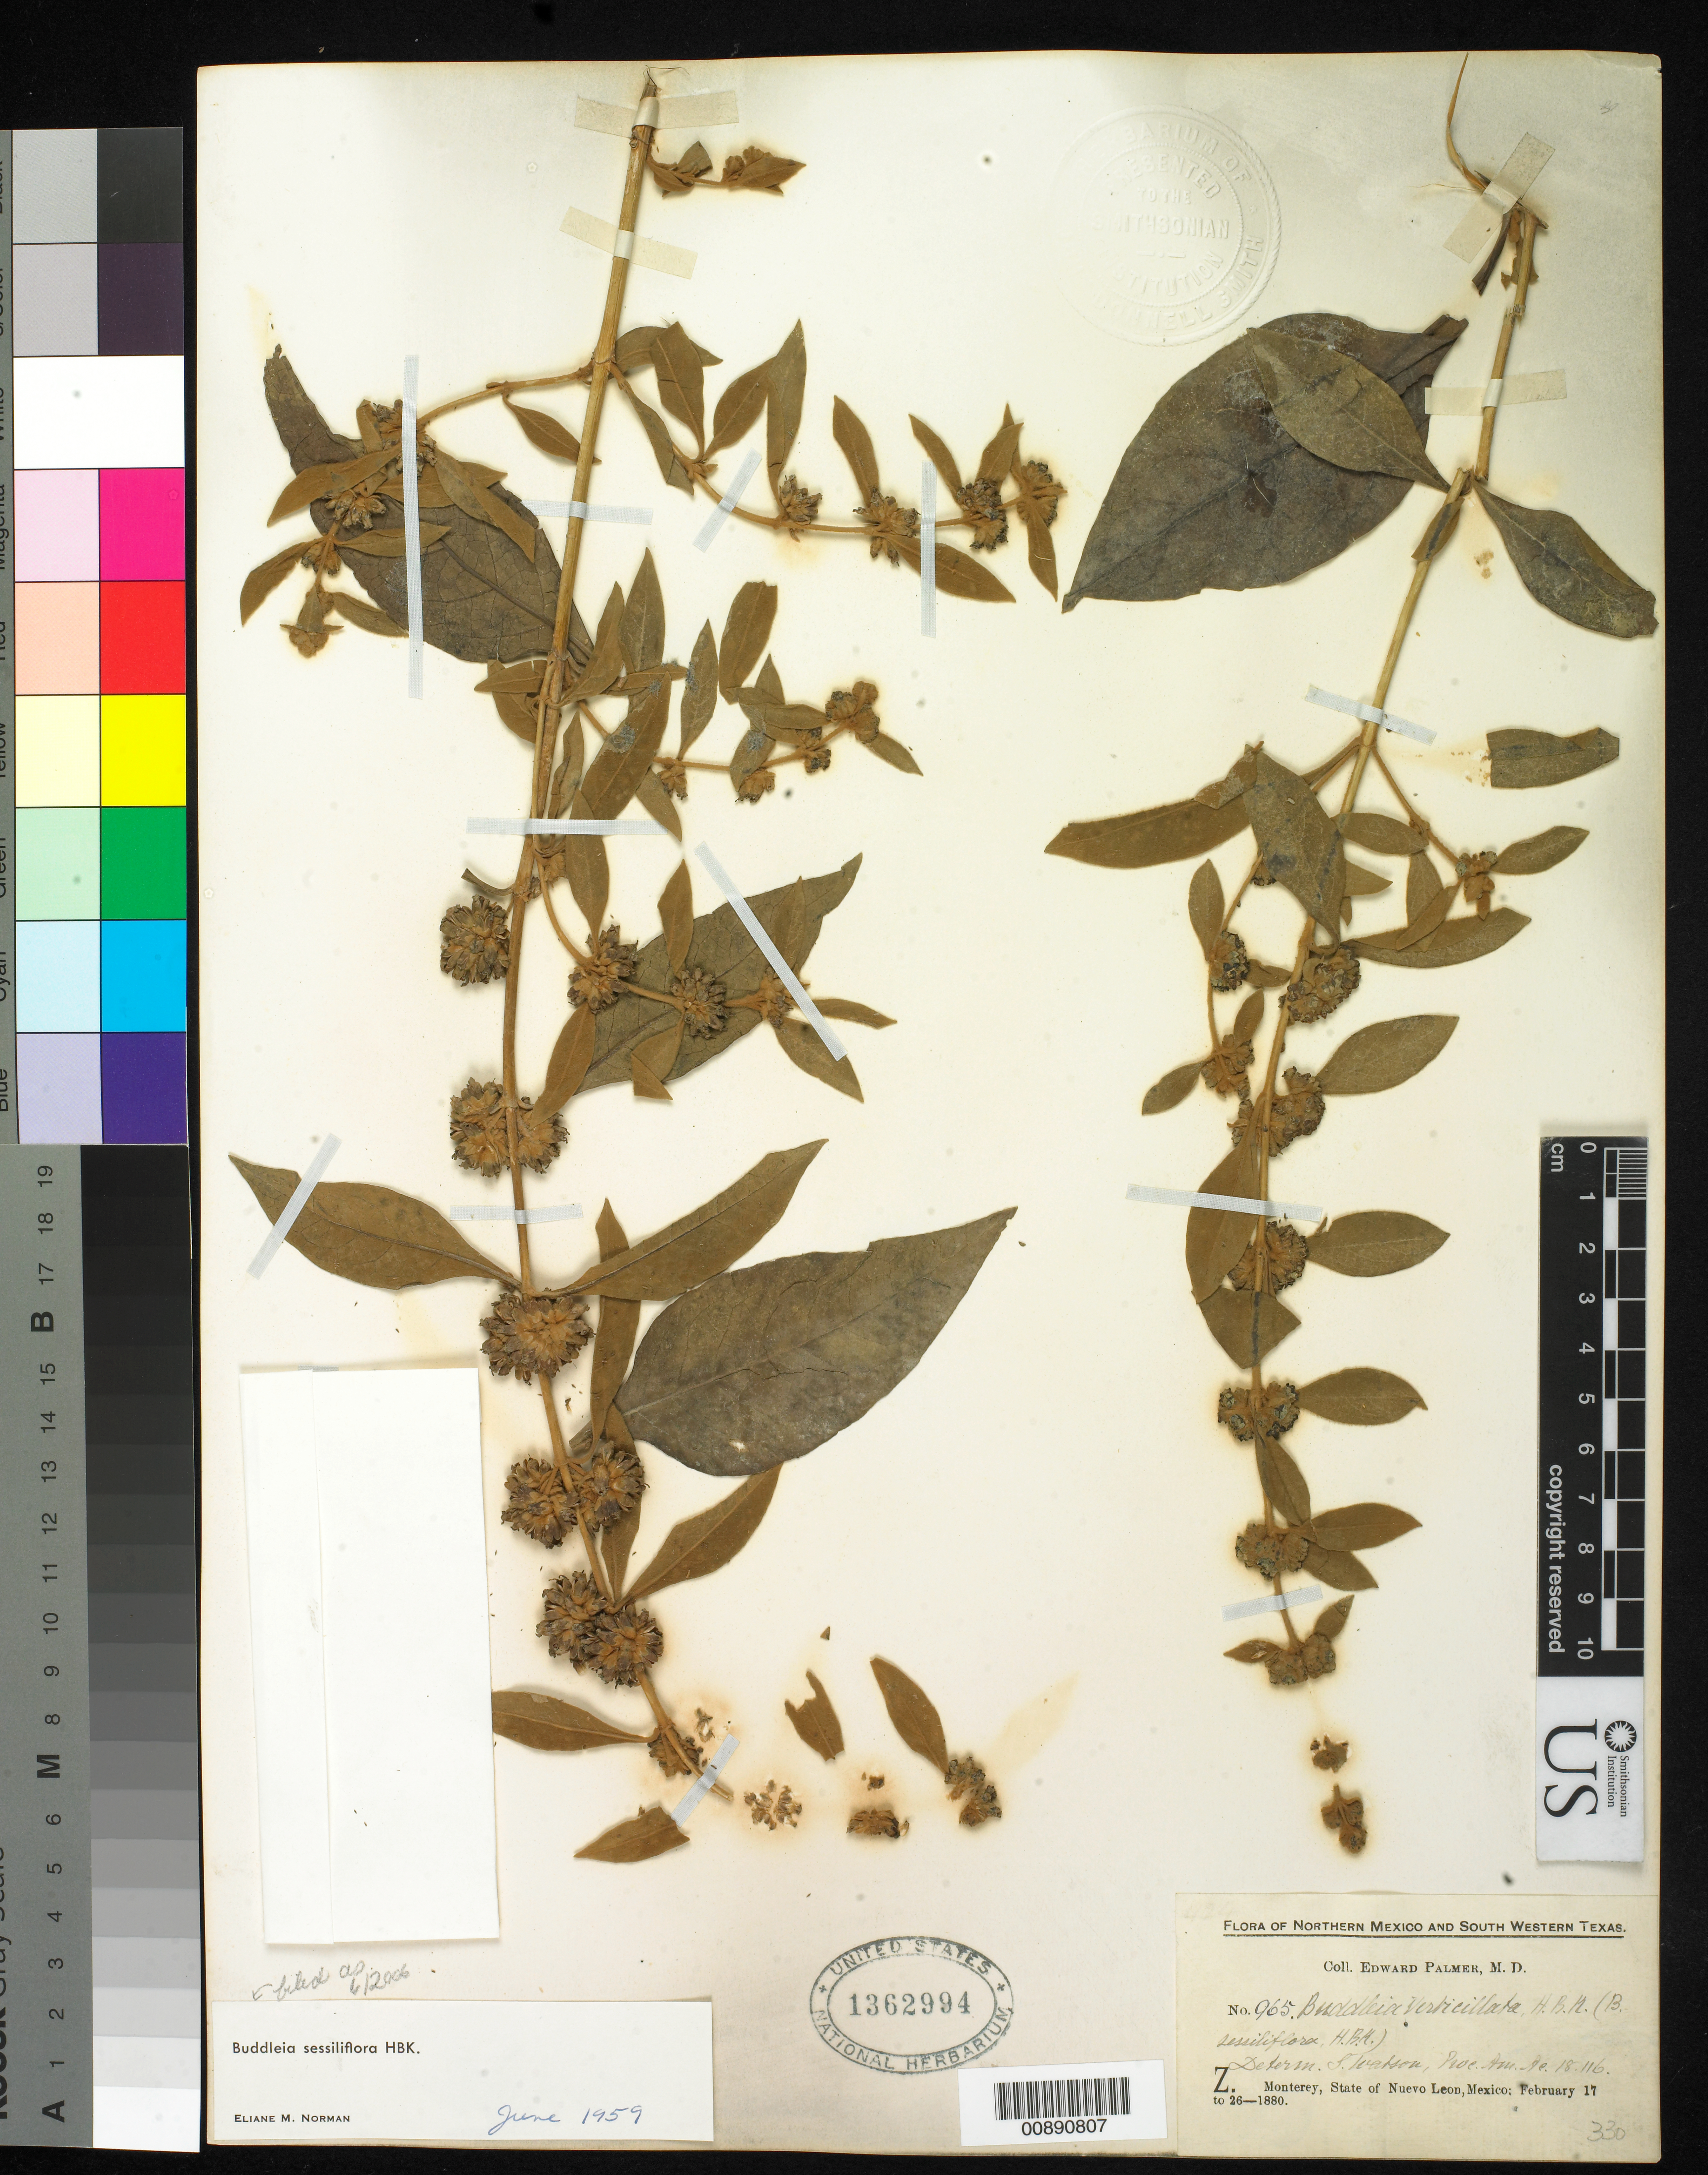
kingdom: Plantae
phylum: Tracheophyta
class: Magnoliopsida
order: Lamiales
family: Scrophulariaceae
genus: Buddleja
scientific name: Buddleja sessiliflora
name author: Kunth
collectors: E. Palmer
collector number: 965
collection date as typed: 17 Feb 1880 to 26 Feb 1880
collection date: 1880-02-17/1880-02-26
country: Mexico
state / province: Nuevo León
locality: Z. Monterrey, Nuevo León.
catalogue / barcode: US 1362994